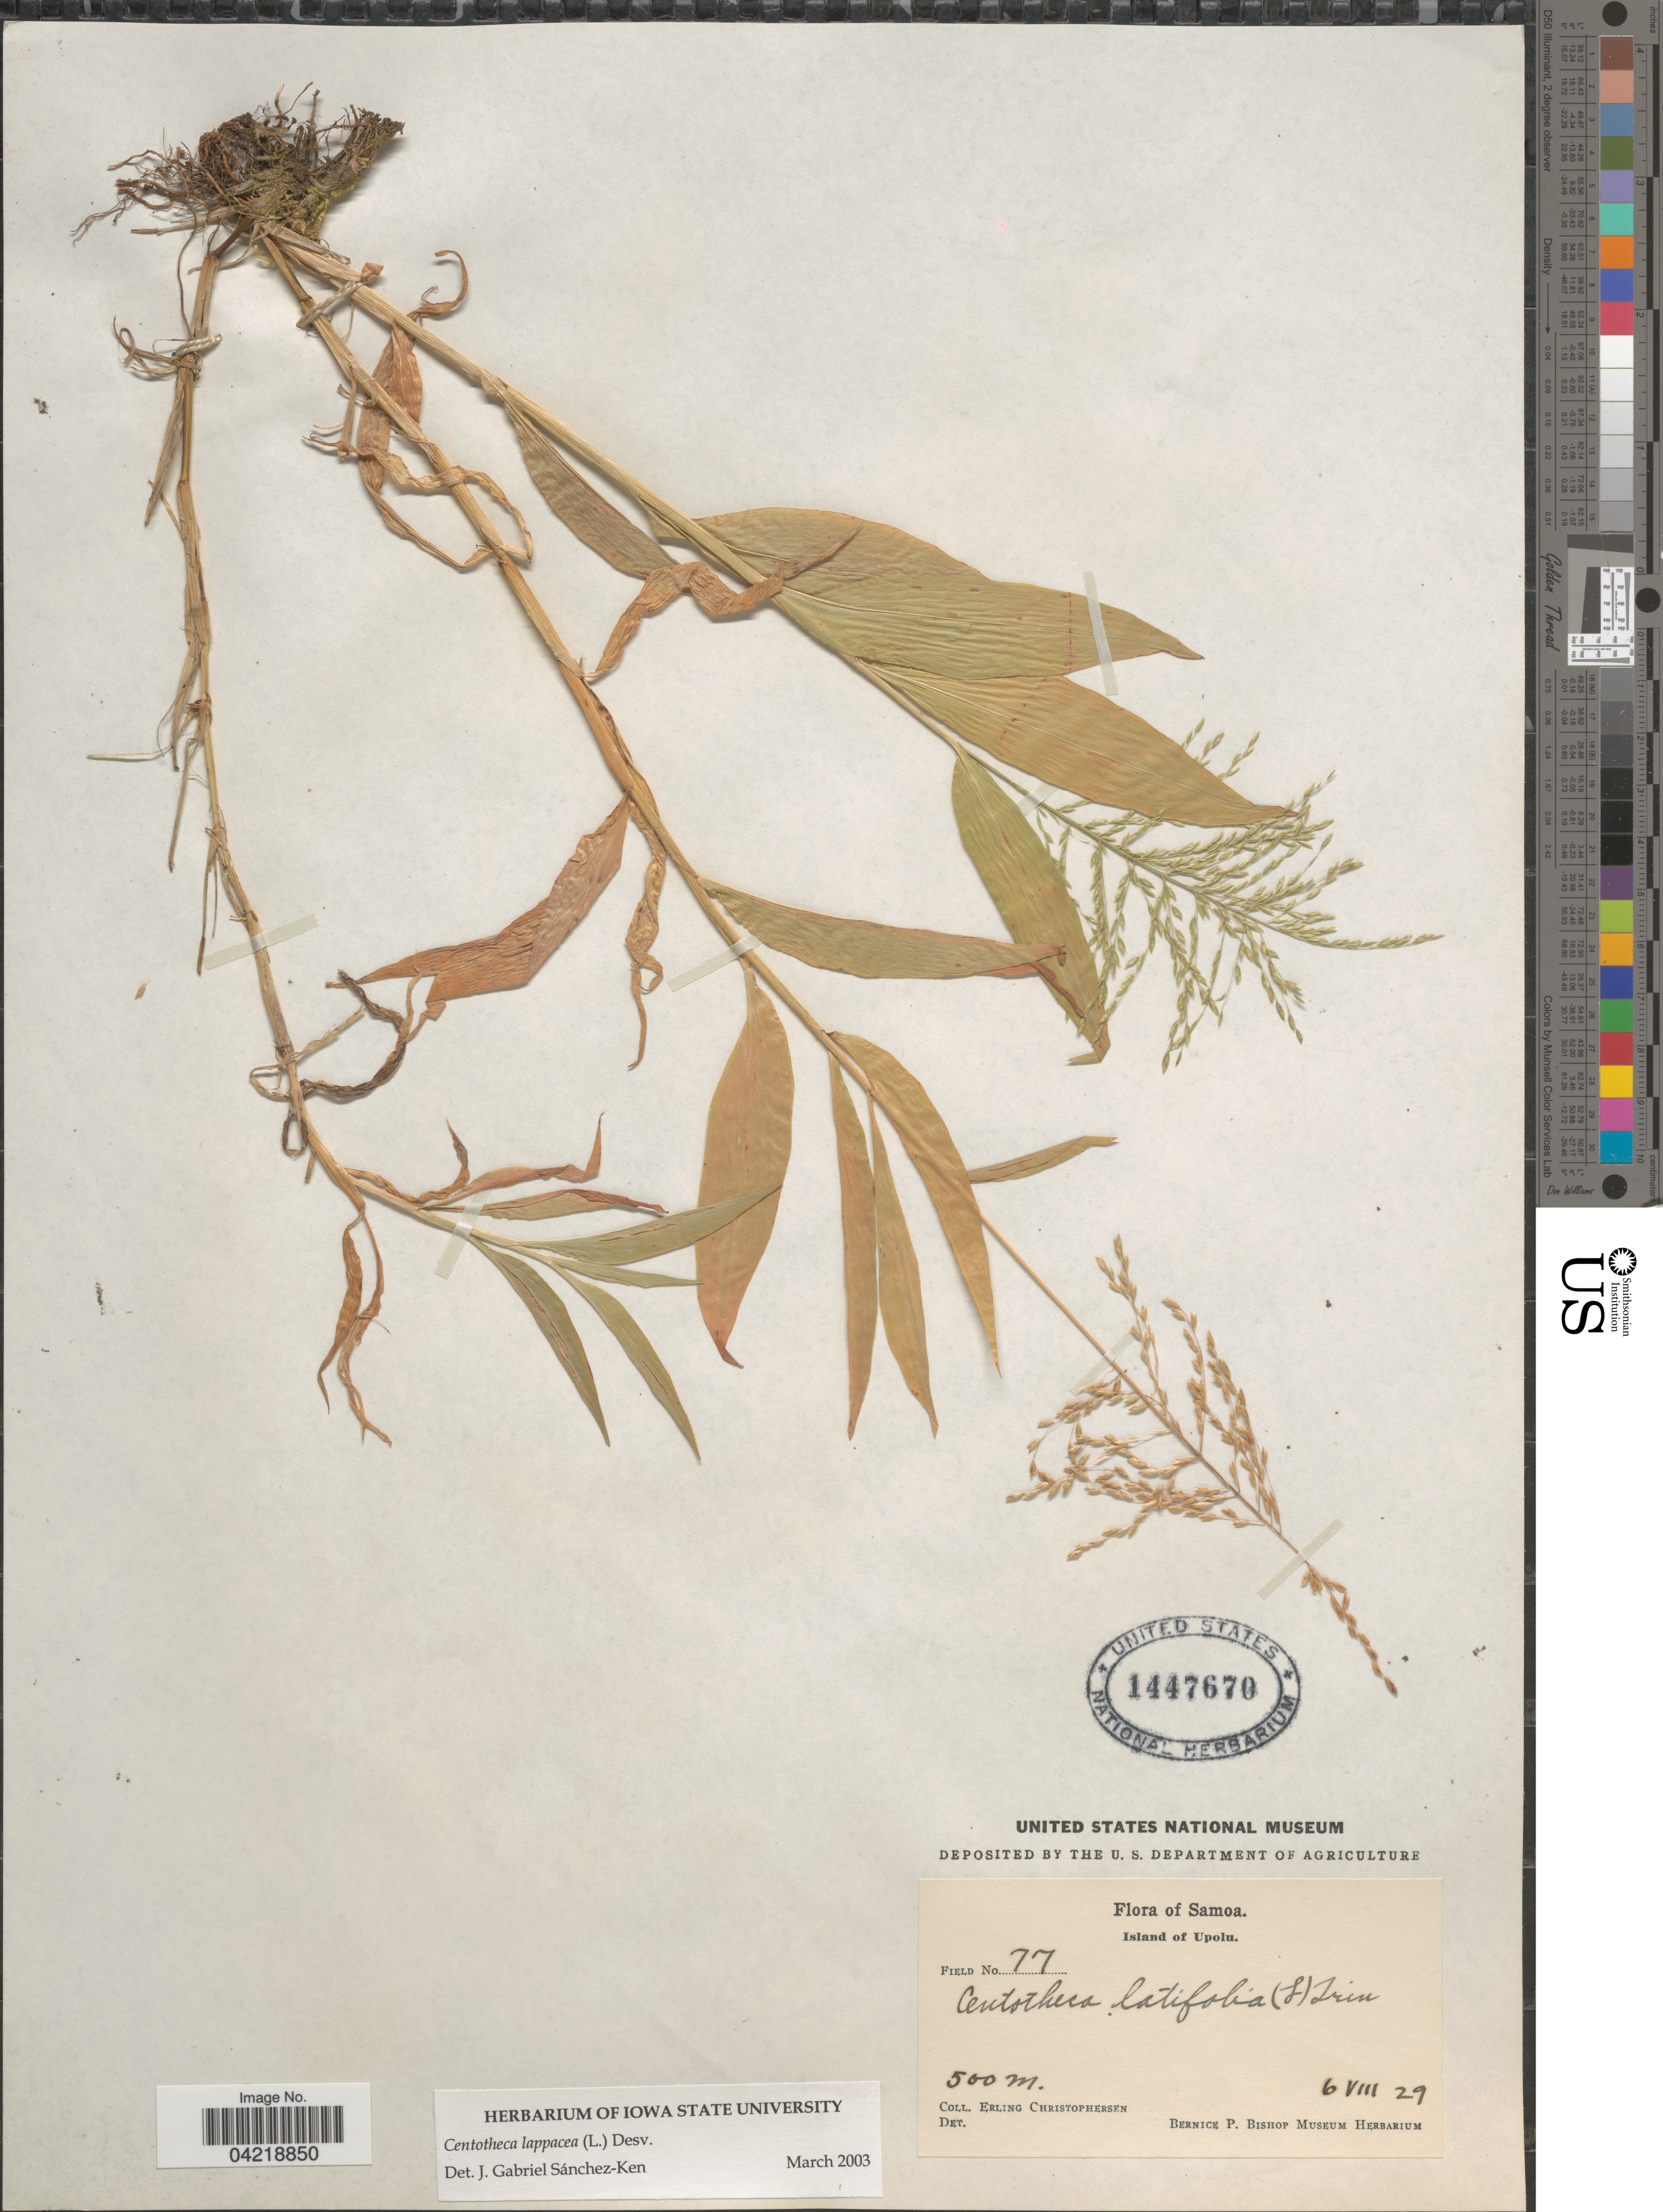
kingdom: Plantae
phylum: Tracheophyta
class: Liliopsida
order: Poales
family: Poaceae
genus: Centotheca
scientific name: Centotheca lappacea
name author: (L.) Desv.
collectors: E. Christophersen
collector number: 77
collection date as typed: Transcribed d/m/y: 6/8/29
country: Samoa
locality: Samoa. Island of Upolu.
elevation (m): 500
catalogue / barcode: US 1447670